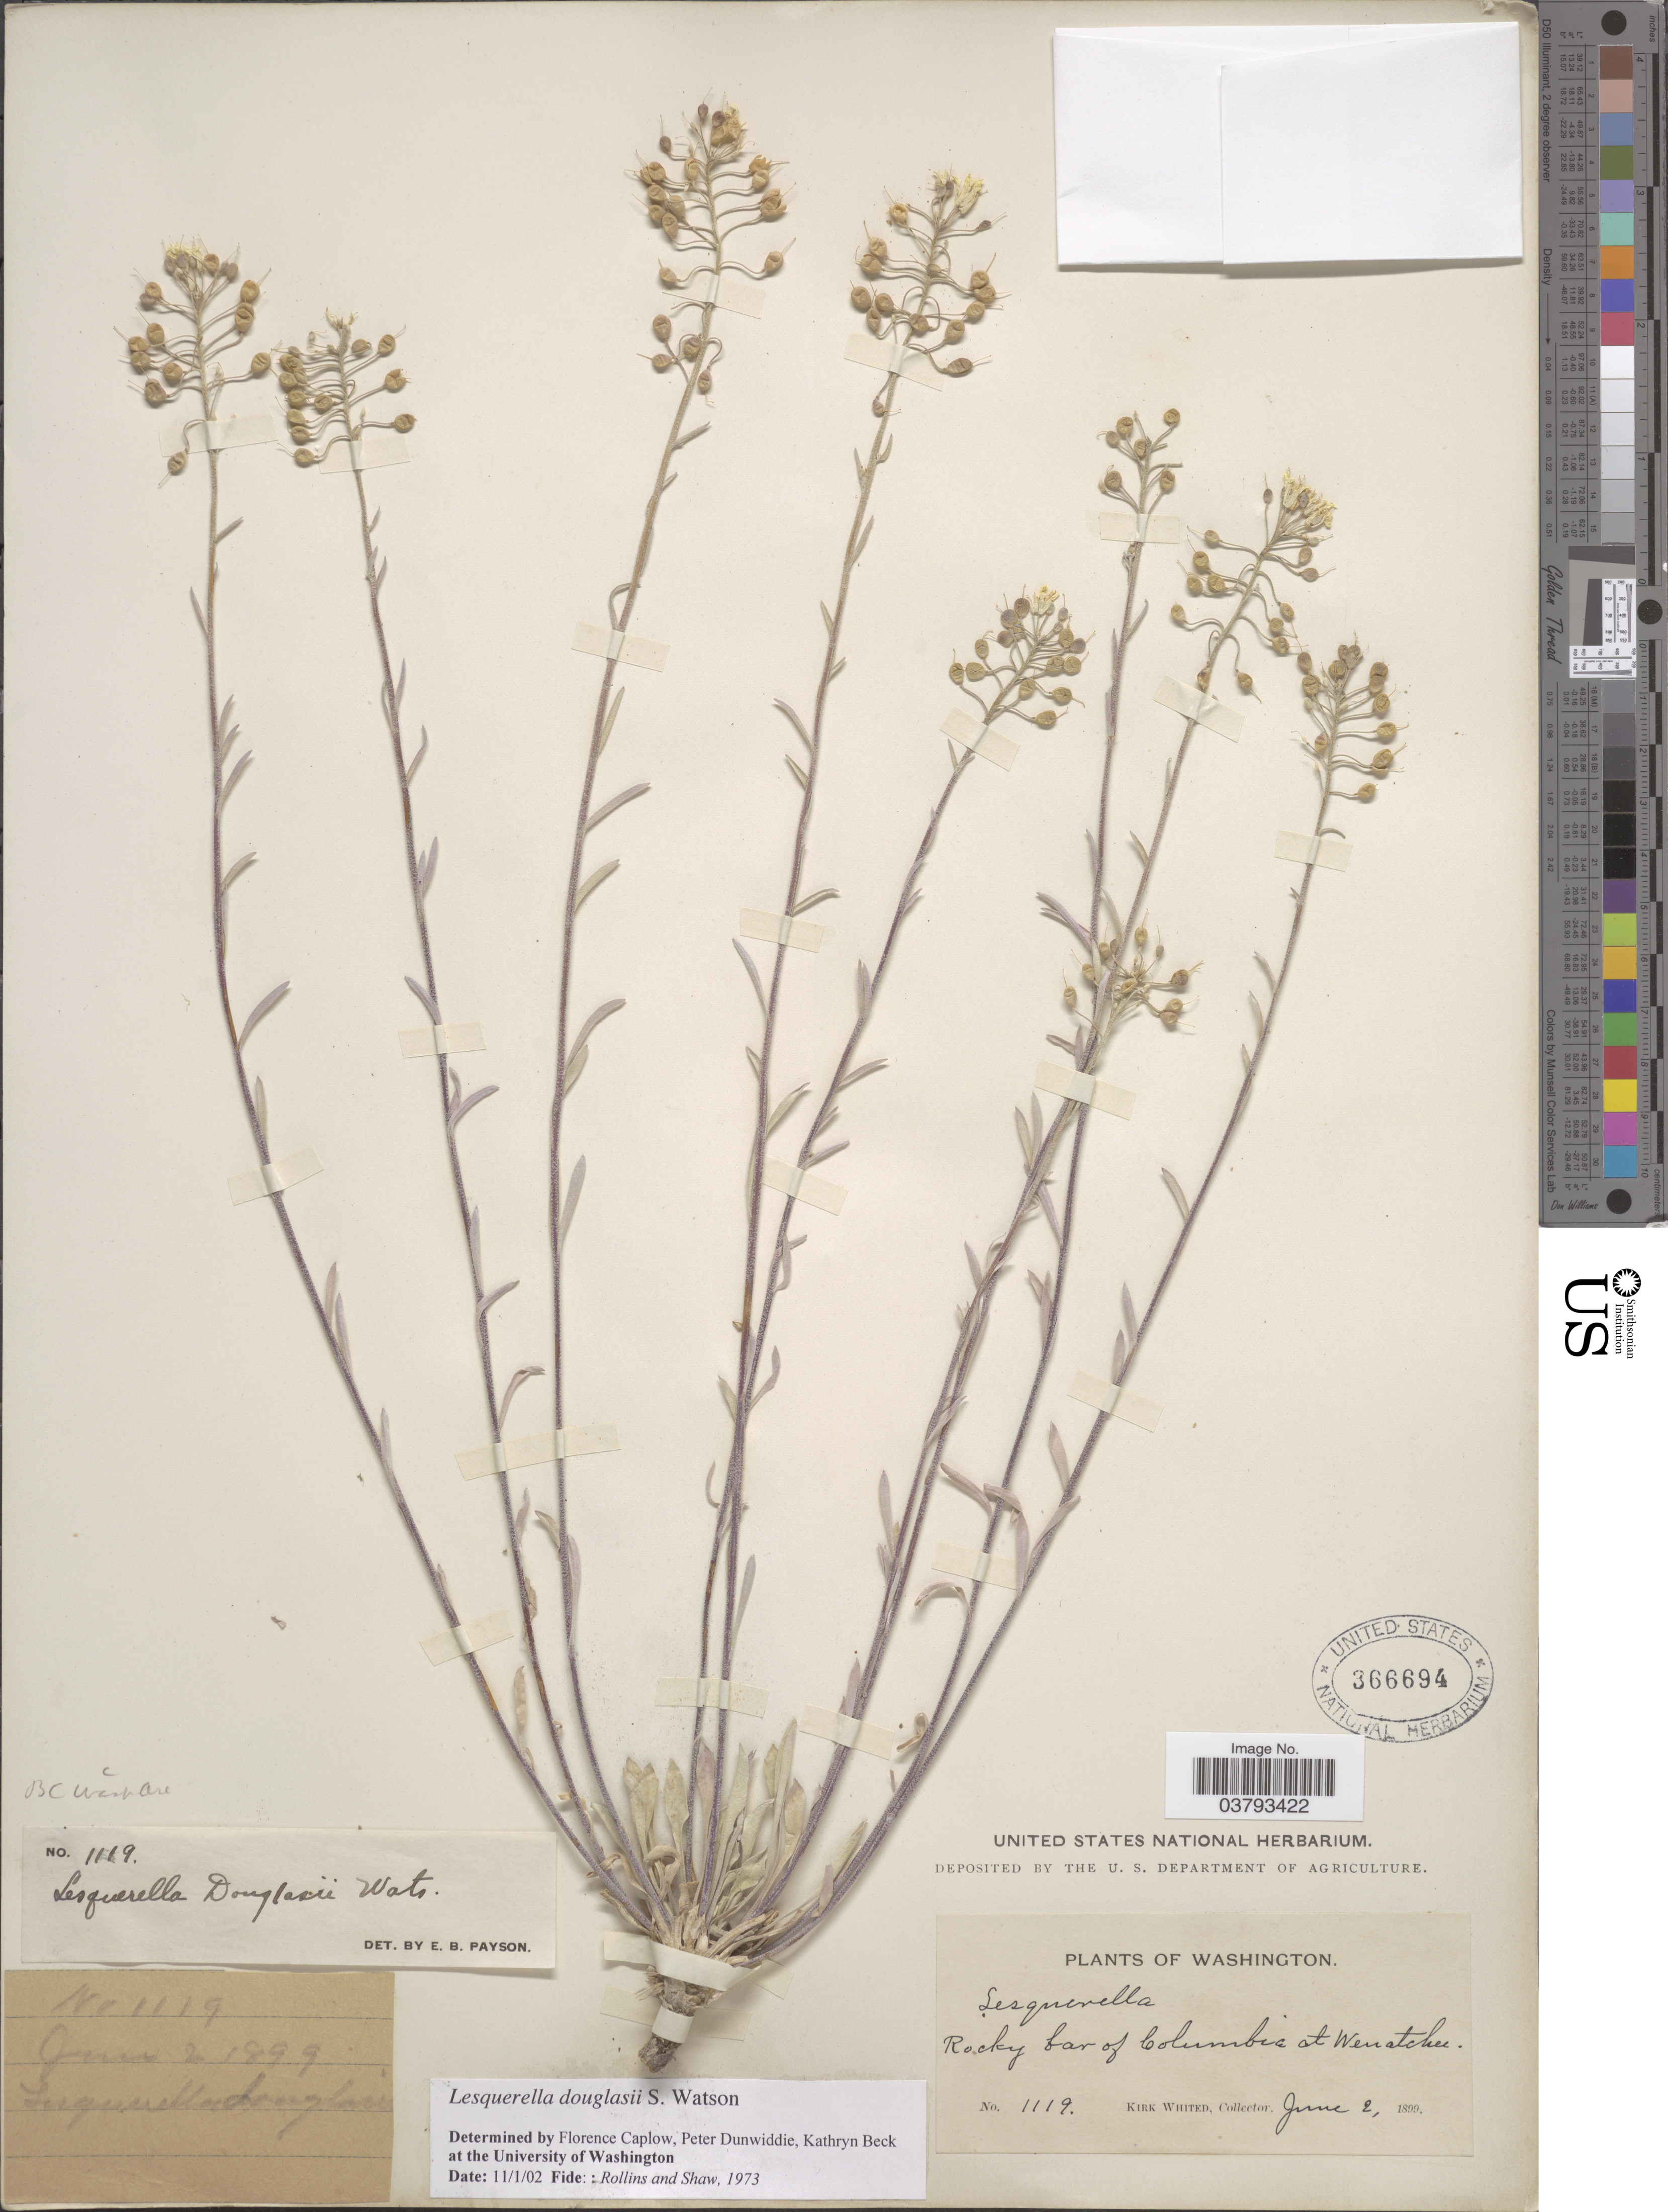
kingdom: Plantae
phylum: Tracheophyta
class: Magnoliopsida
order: Brassicales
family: Brassicaceae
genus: Lesquerella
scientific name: Lesquerella douglasii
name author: S. Watson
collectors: K. Whited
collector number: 1119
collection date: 1899-06-02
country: United States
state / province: Washington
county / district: Chelan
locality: Rocky bar of Columbia at Wenatchee.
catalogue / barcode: US 366694